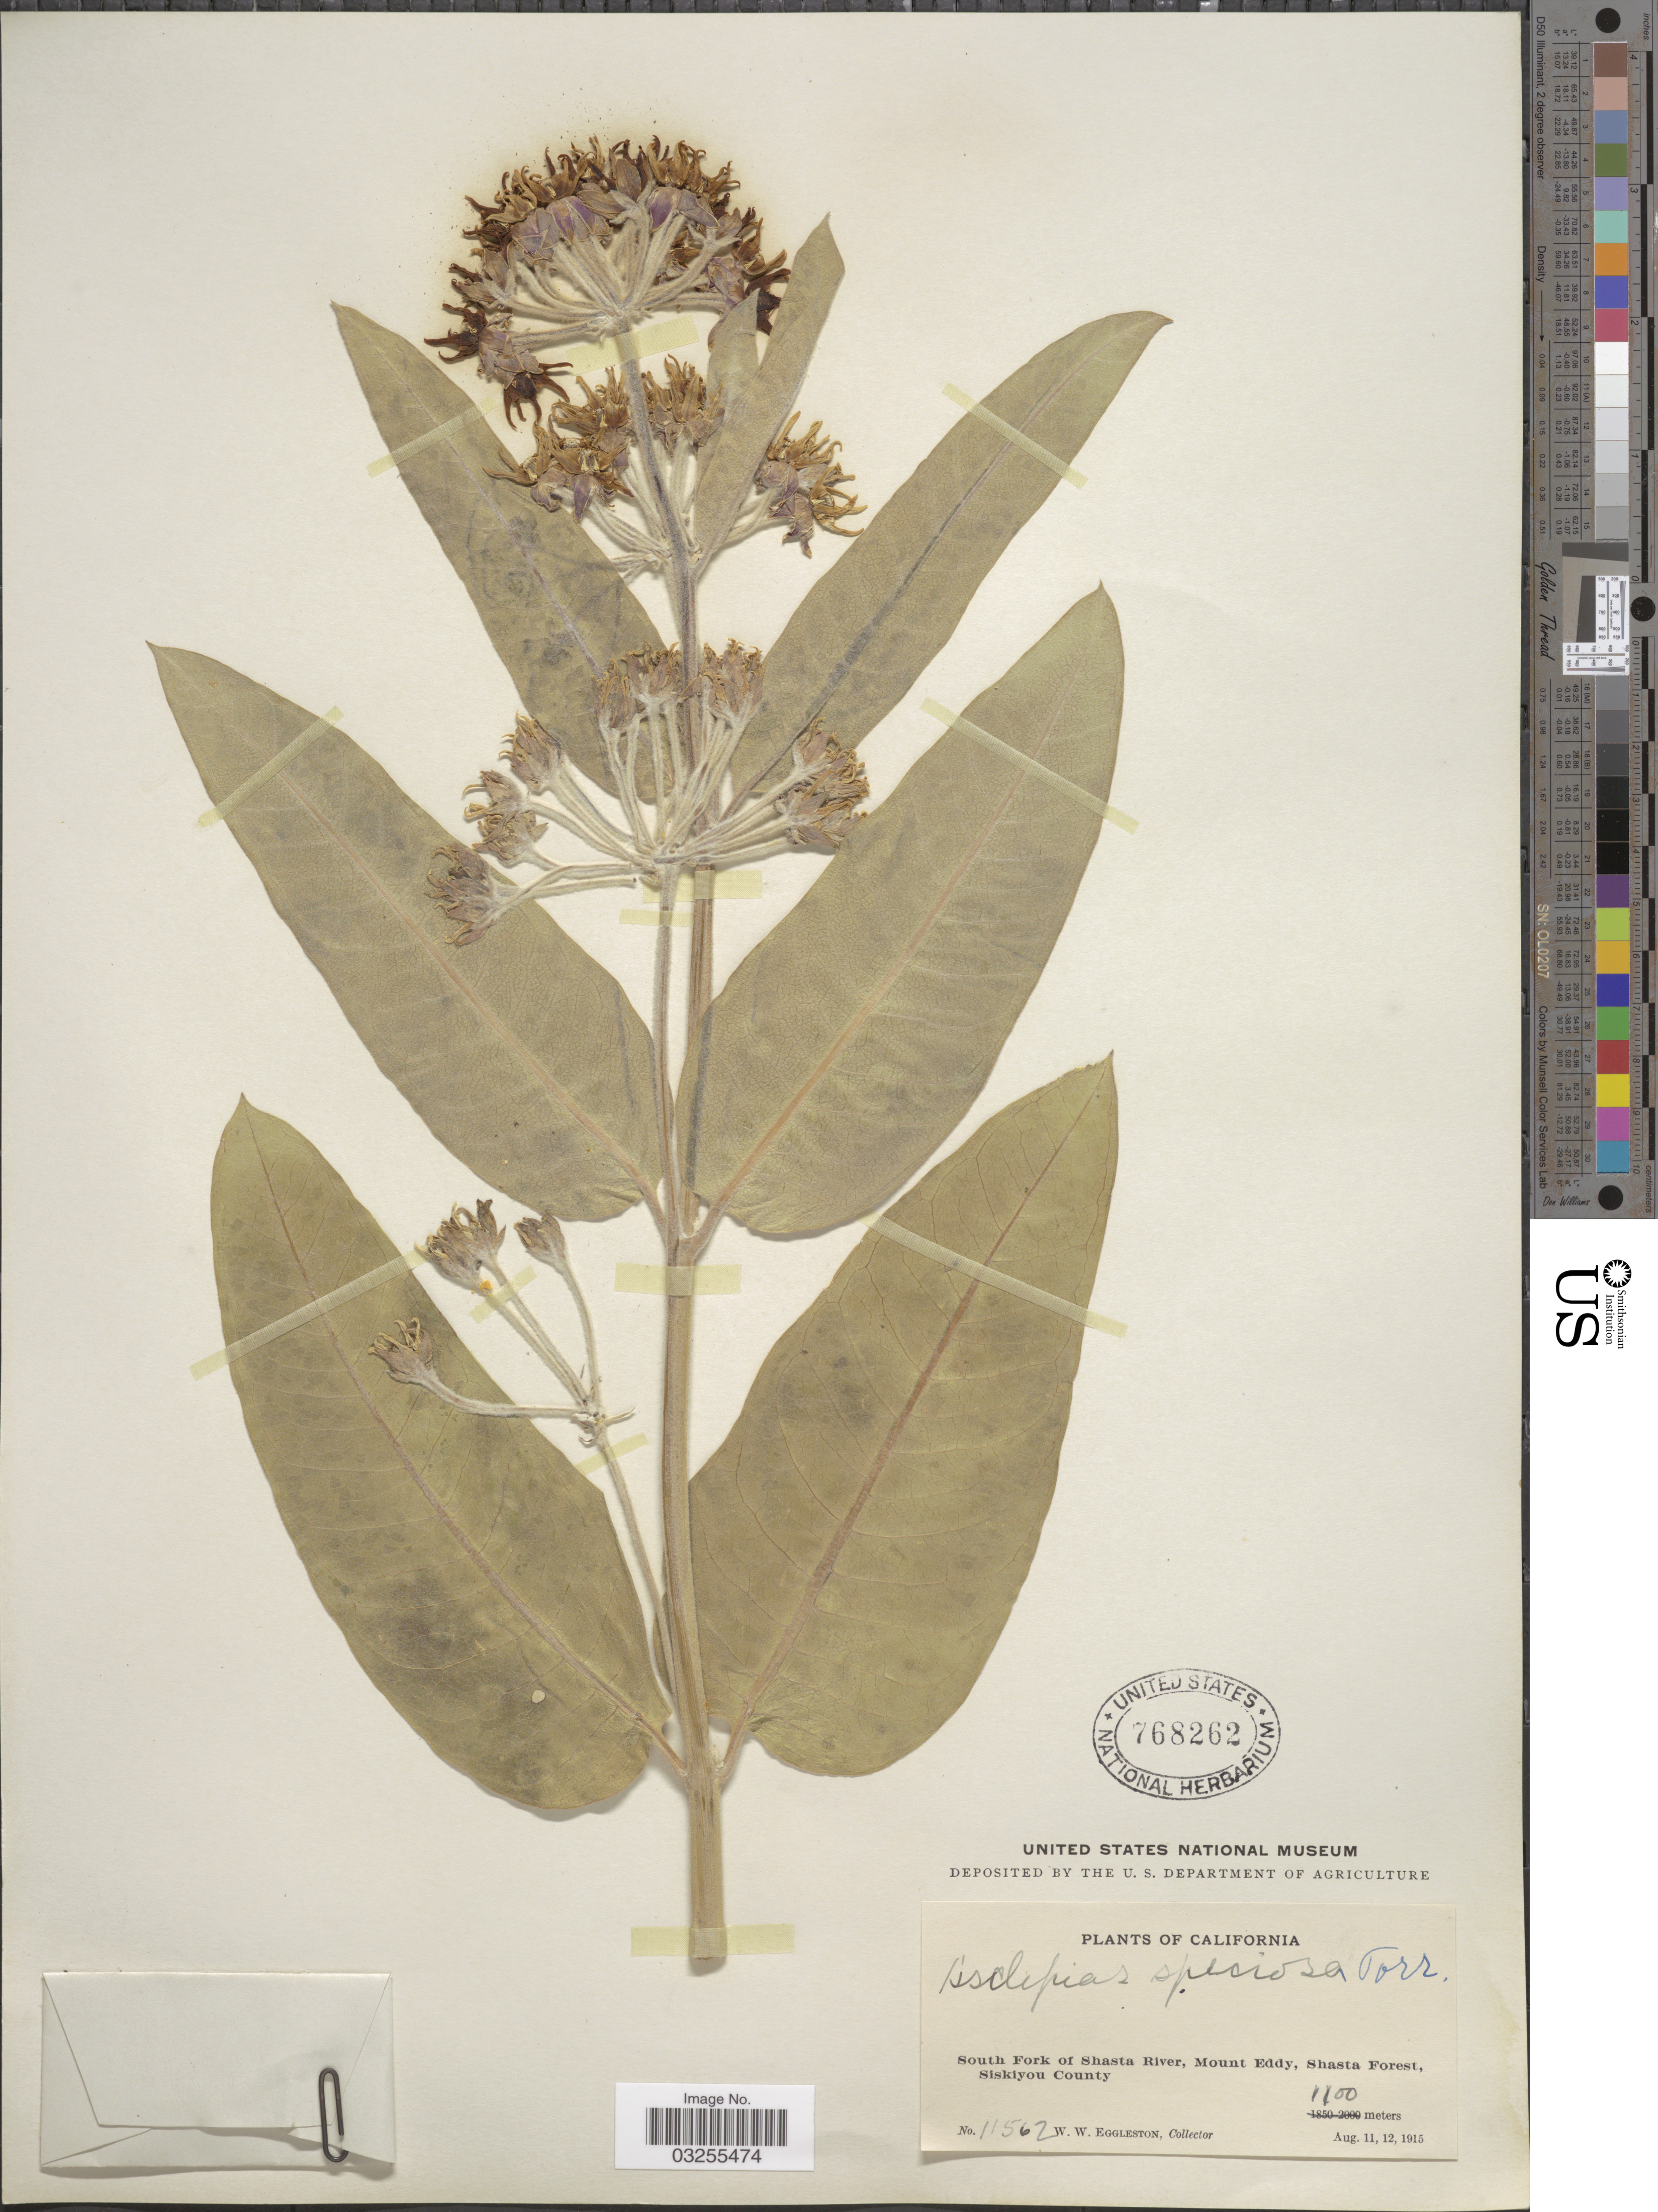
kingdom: Plantae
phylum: Tracheophyta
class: Magnoliopsida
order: Gentianales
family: Apocynaceae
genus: Asclepias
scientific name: Asclepias speciosa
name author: Torr.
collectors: W. W. Eggleston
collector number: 11562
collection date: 1915-08-11/1915-08-12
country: United States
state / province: California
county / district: Siskiyou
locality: South Fork of Shasta River, Mount Eddy, Shasta Forest, Siskiyou County.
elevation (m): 1100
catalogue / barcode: US 768262